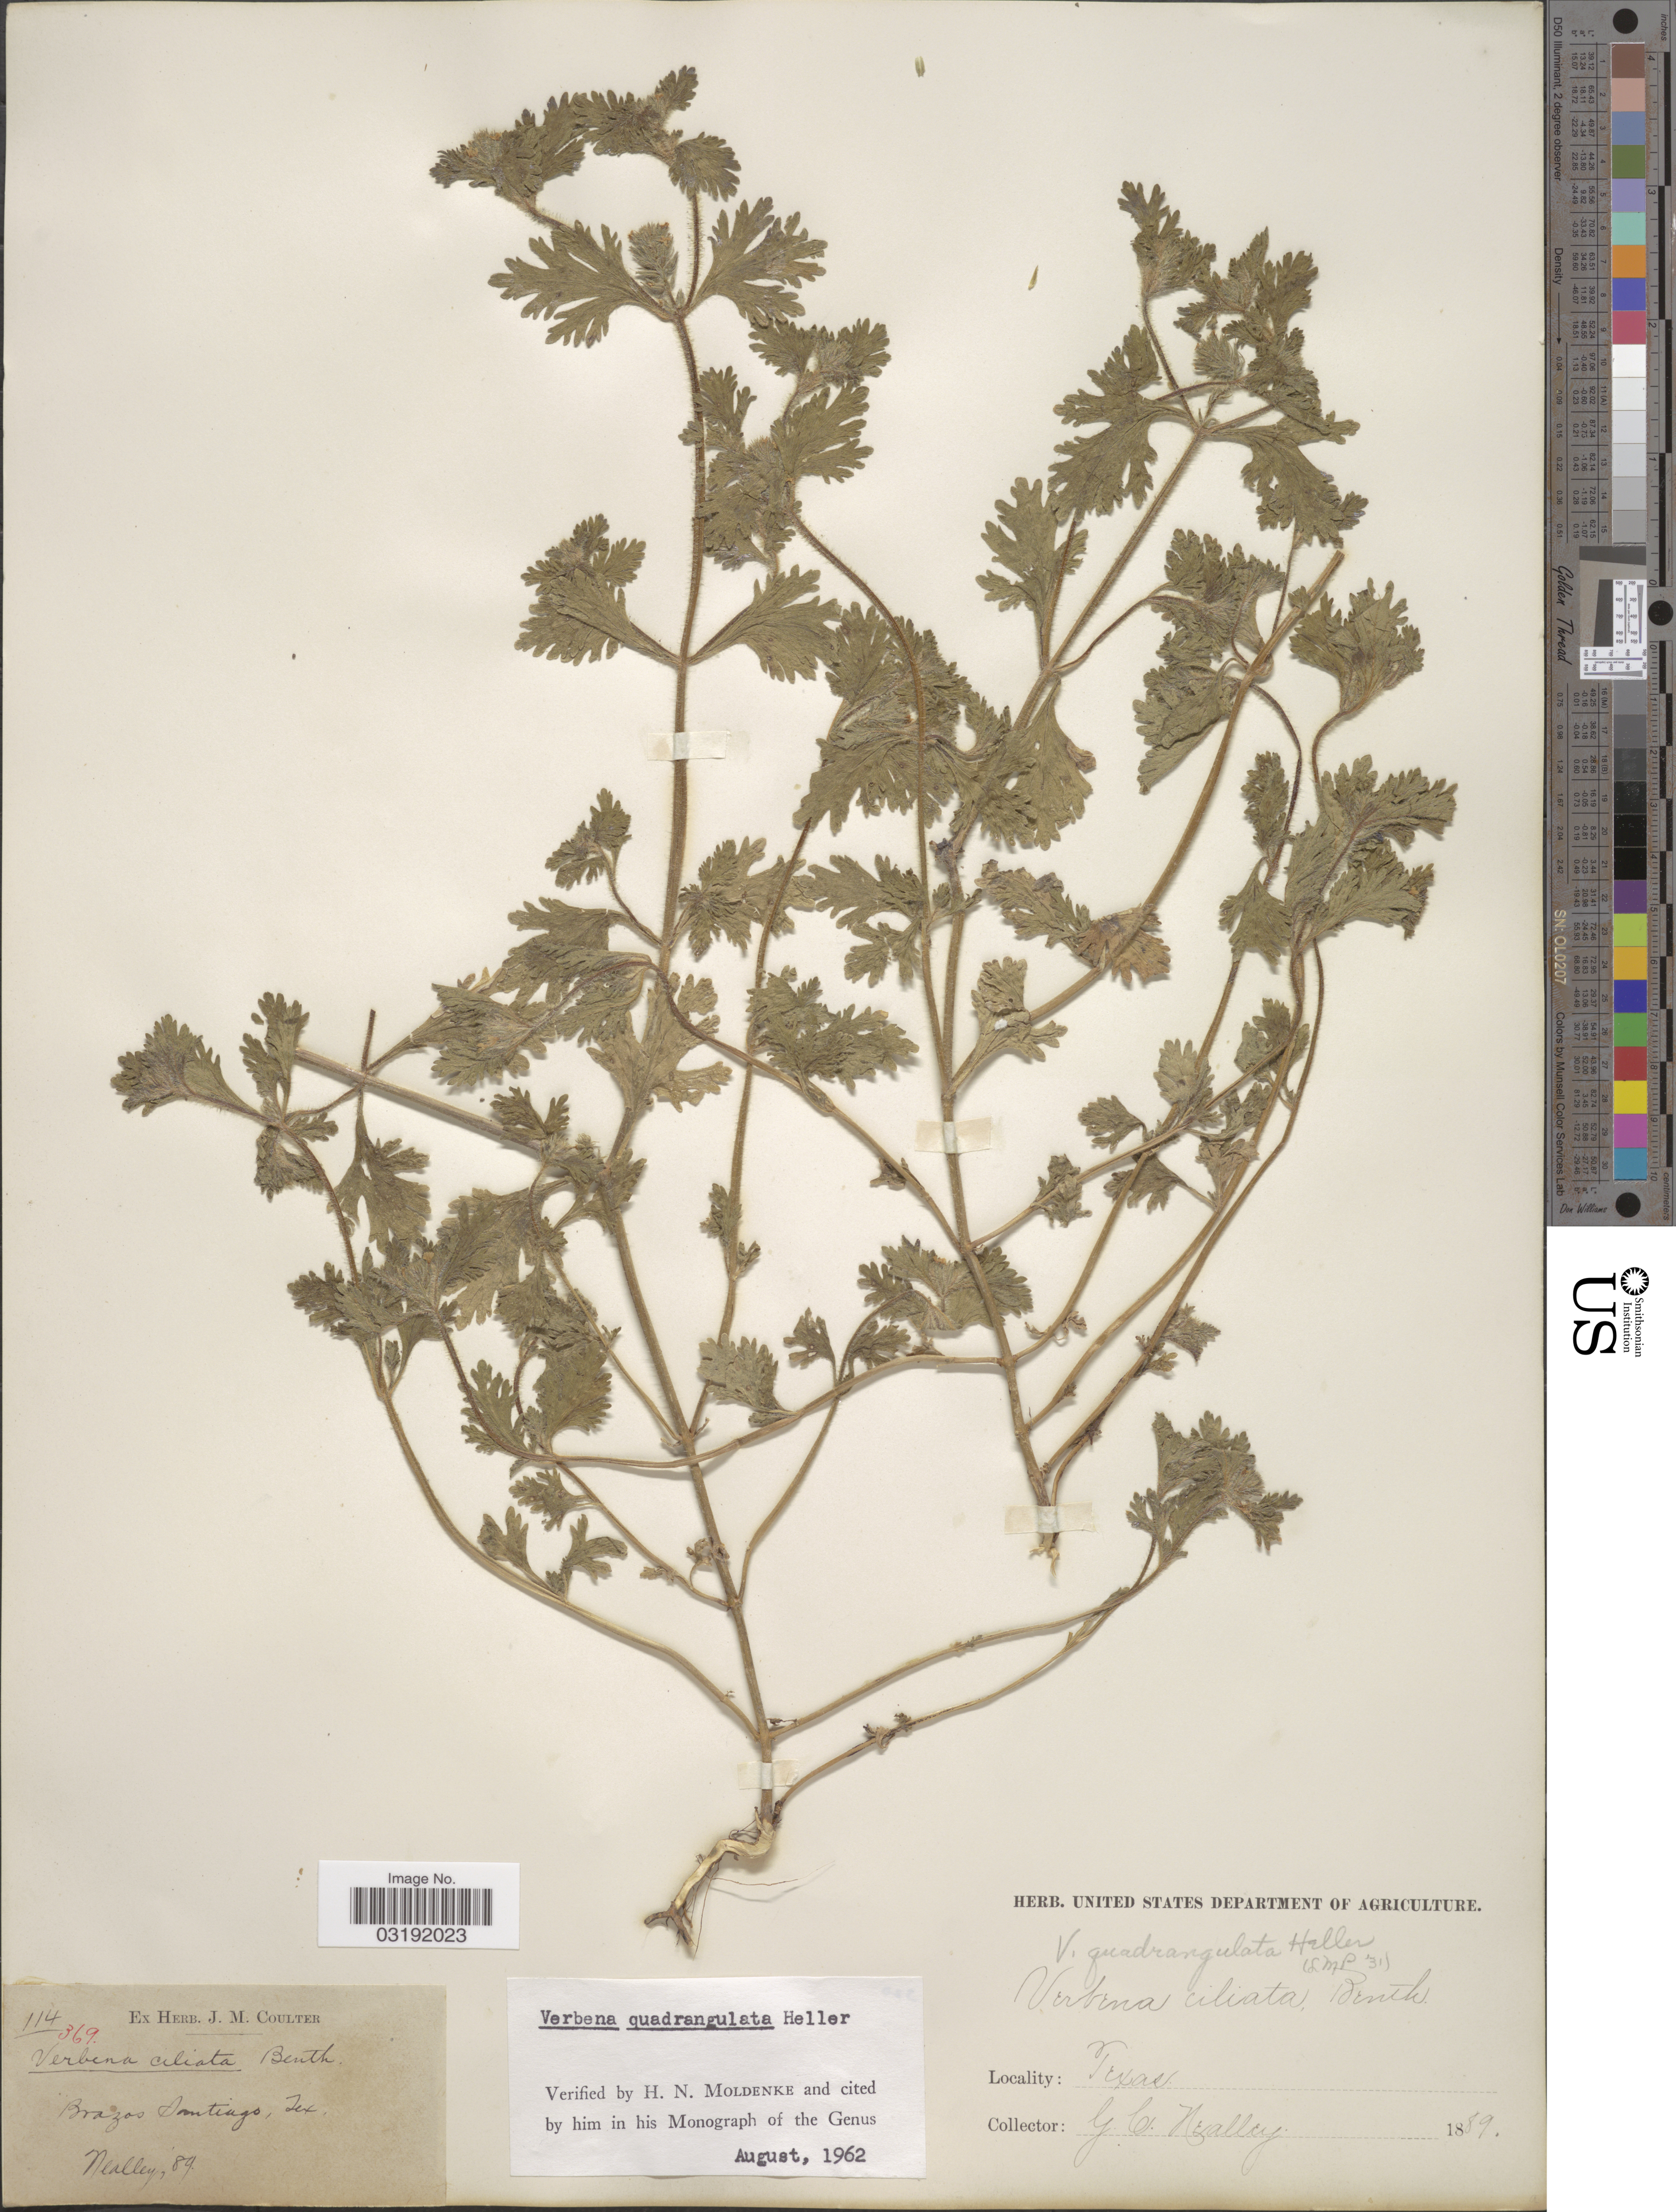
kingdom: Plantae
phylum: Tracheophyta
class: Magnoliopsida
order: Lamiales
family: Verbenaceae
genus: Verbena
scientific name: Verbena quadrangulata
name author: A. Heller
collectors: G. C. Nealley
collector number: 114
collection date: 1889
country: United States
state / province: Texas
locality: Brazos Santiago.